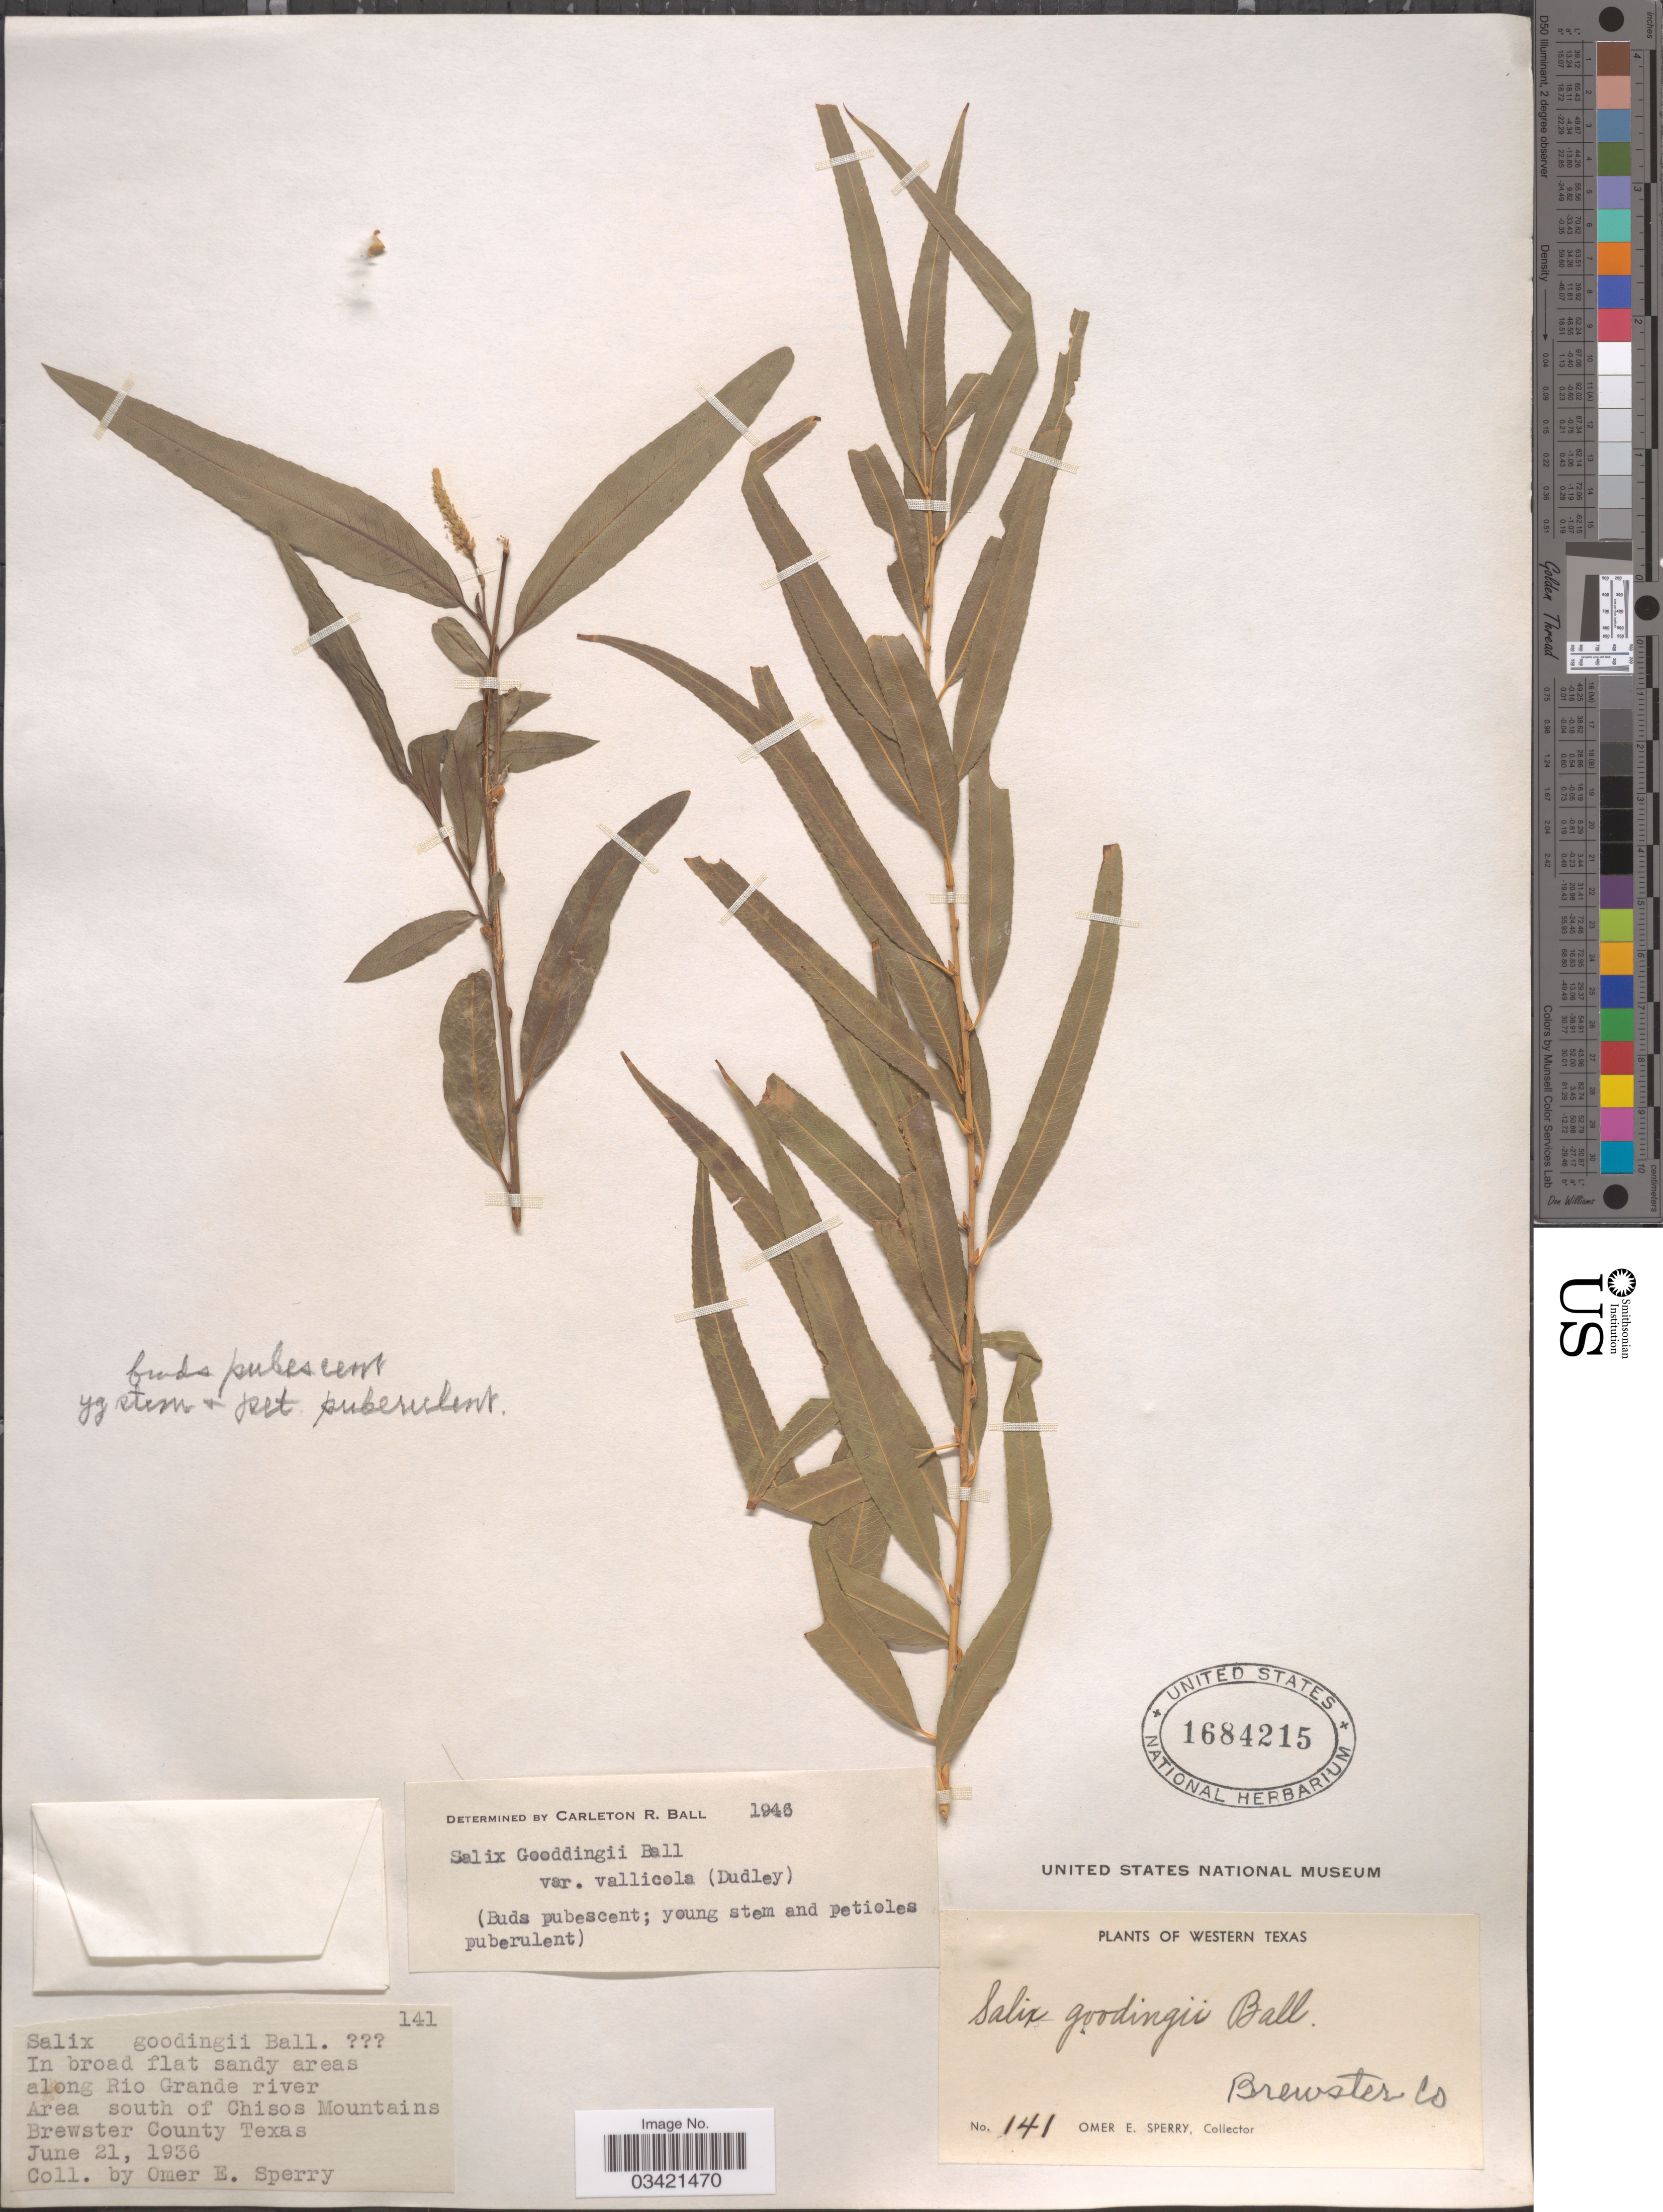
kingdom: Plantae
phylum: Tracheophyta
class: Magnoliopsida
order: Malpighiales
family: Salicaceae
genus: Salix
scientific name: Salix gooddingii var. vallicola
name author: (Dudley) C.R. Ball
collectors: O. E. Sperry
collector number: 141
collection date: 1936-06-21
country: United States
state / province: Texas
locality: Western Texas. Along Rio Grande river. Area south of Chisos Mountains. Brewster County.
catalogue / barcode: US 1684215